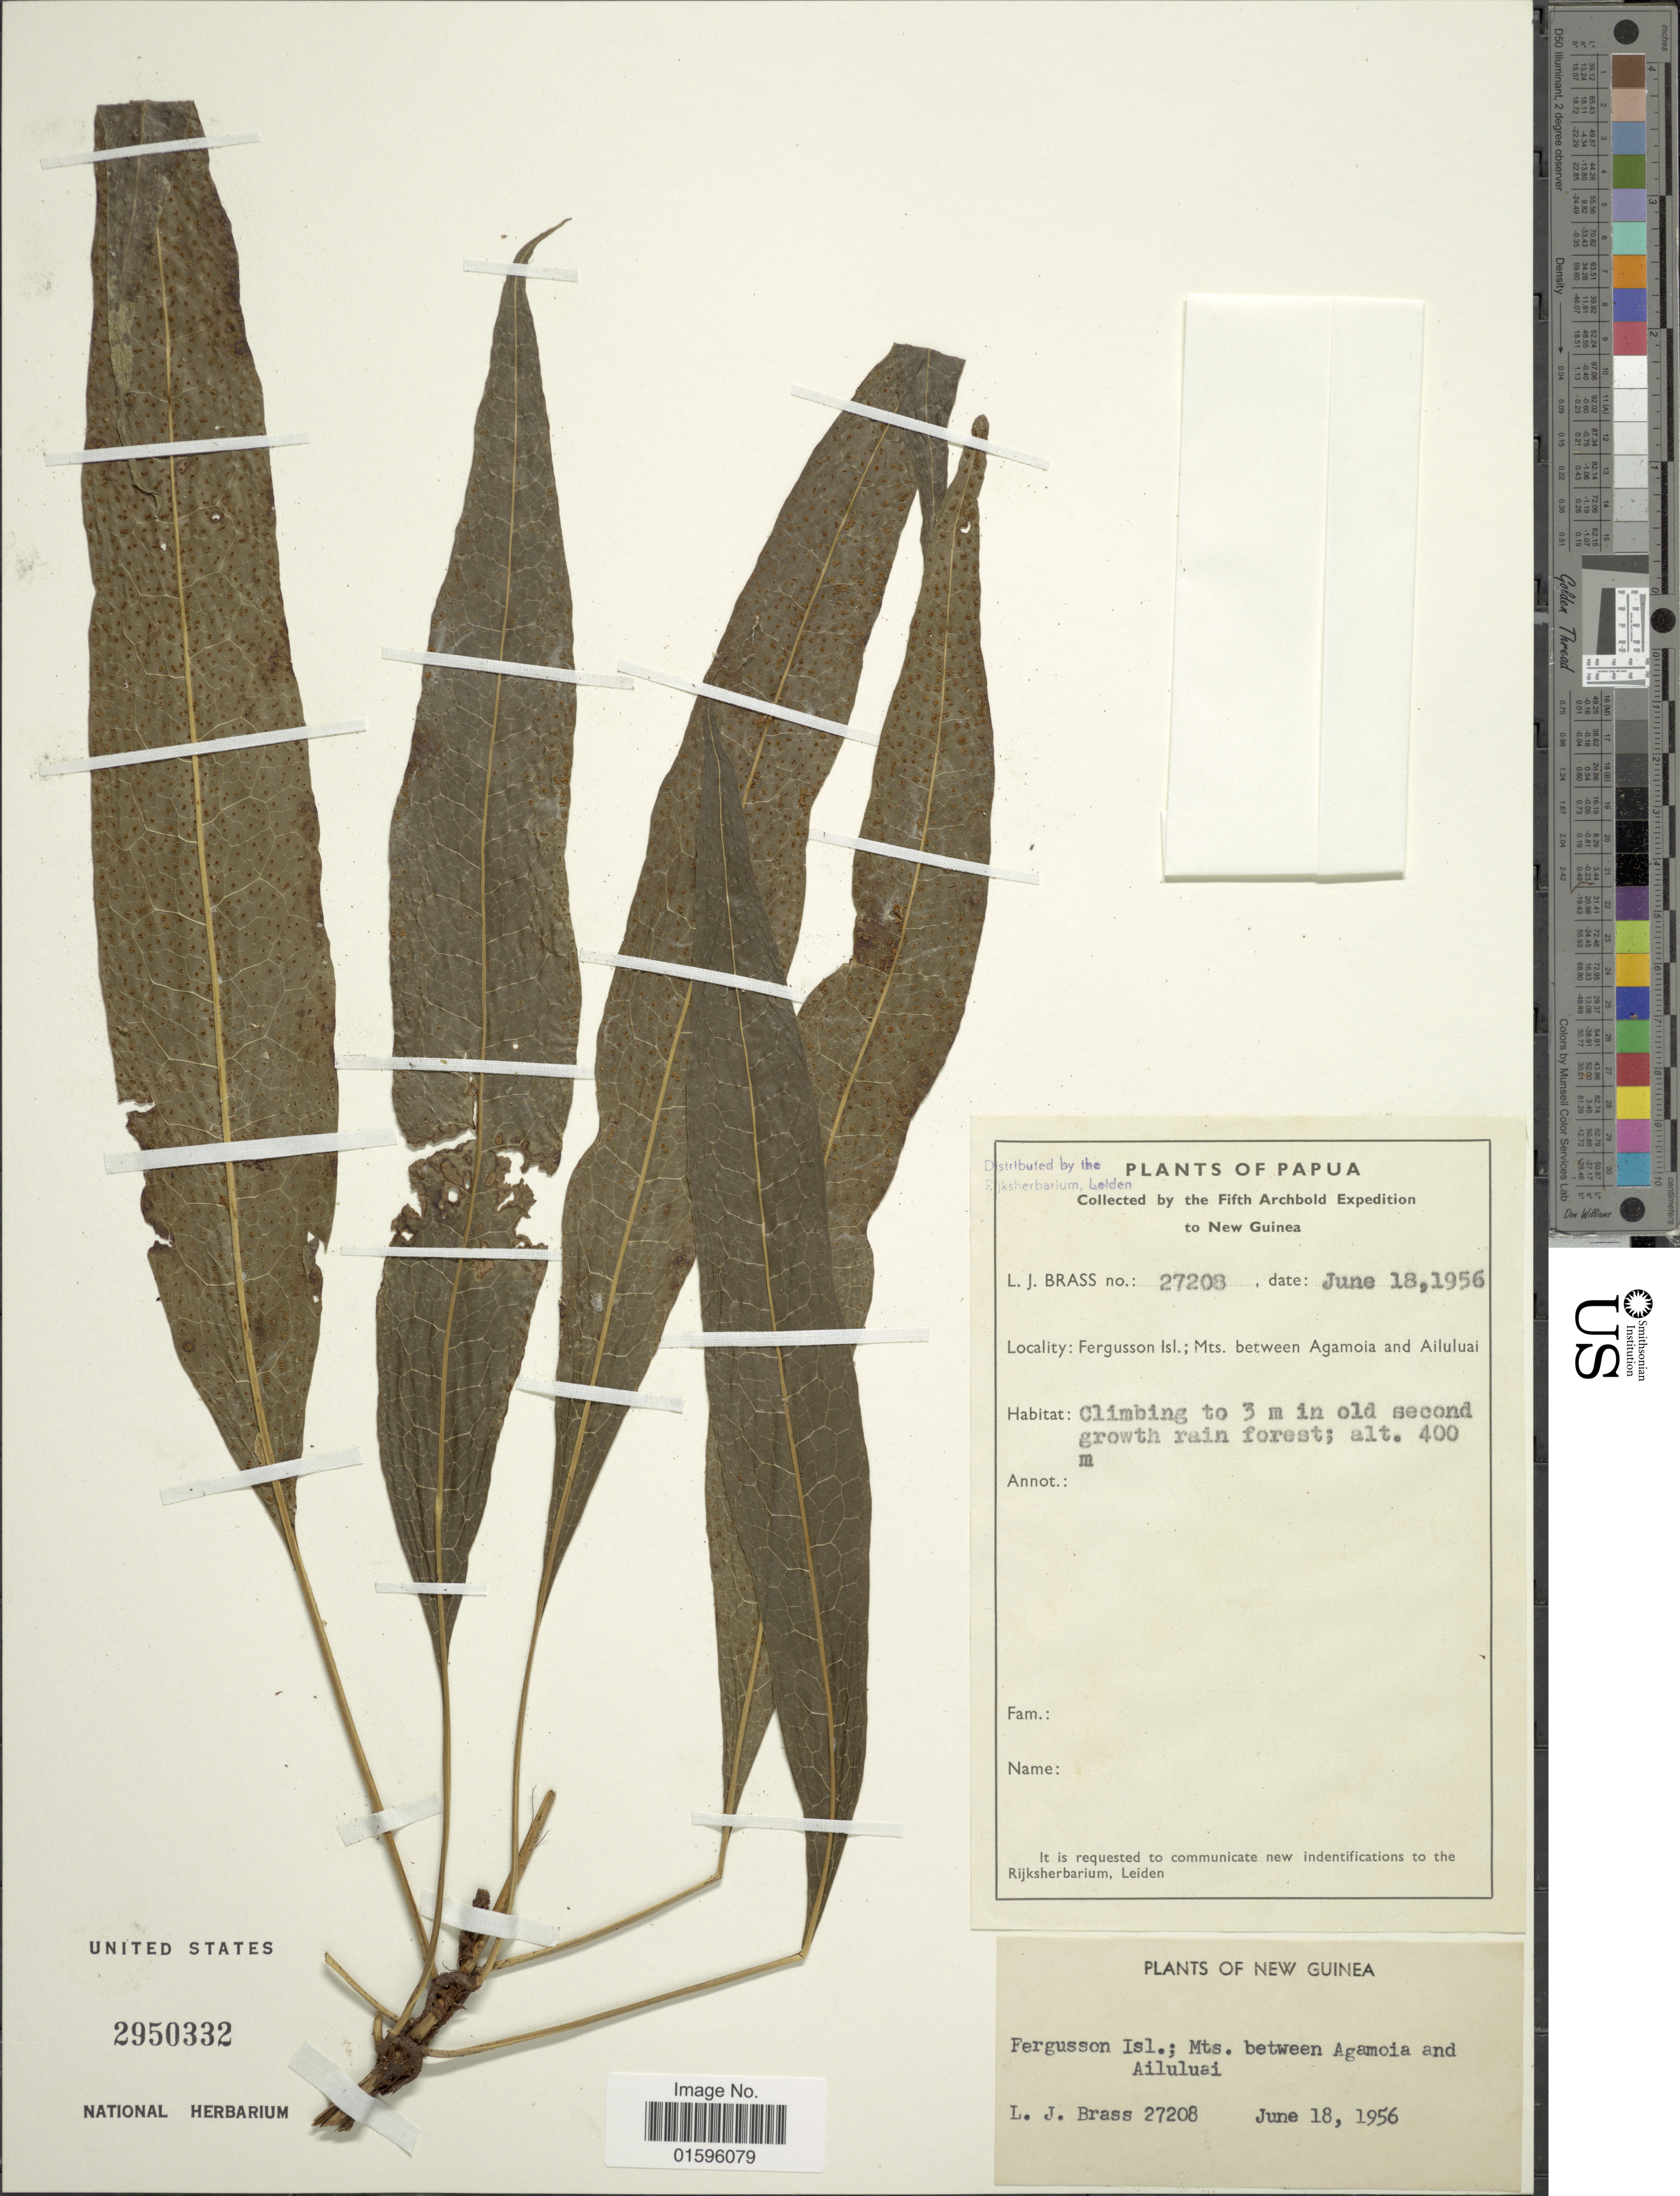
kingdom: Plantae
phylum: Tracheophyta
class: Polypodiopsida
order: Polypodiales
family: Polypodiaceae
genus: Polypodium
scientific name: Polypodium sp.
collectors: L. J. Brass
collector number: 27208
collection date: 1956-06-18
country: Papua New Guinea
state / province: Milne Bay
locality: Papua, Fergusson Isl.; Mts. between Agamoia and Ailuluai, New Guinea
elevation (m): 400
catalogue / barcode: US 2950332